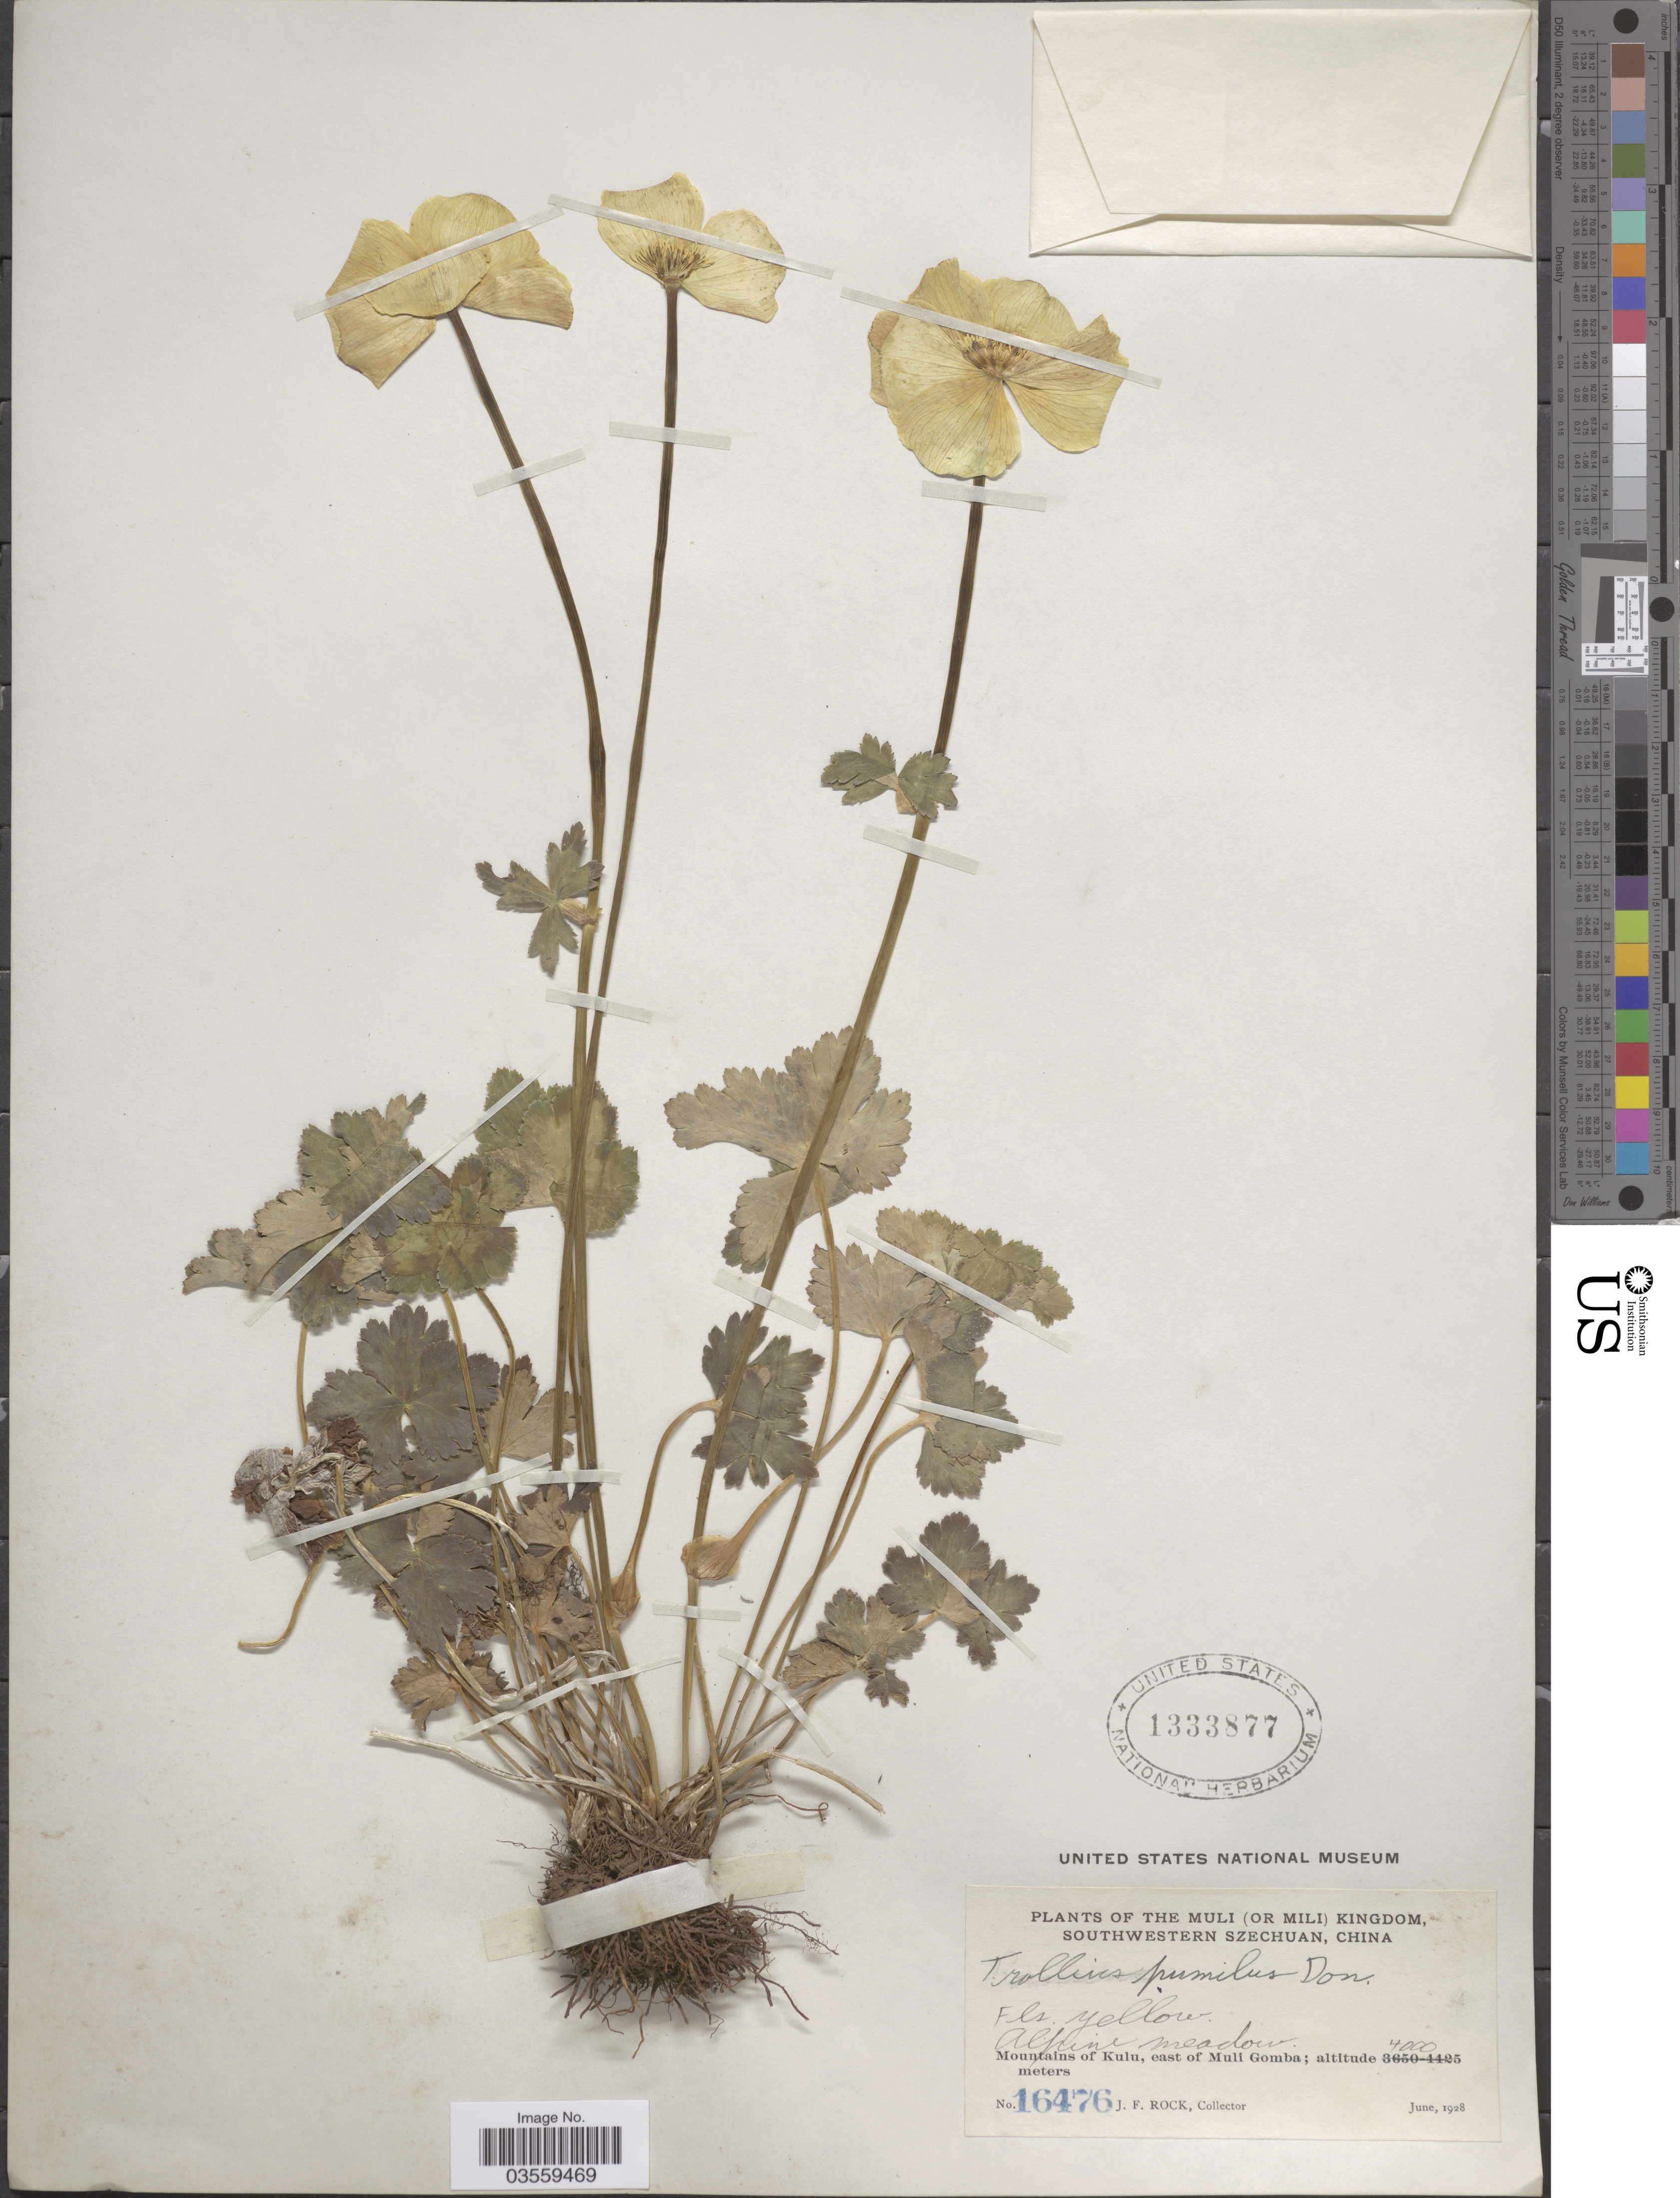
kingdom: Plantae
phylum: Tracheophyta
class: Magnoliopsida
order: Ranunculales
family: Ranunculaceae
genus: Trollius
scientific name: Trollius pumilus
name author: D. Don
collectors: J. Rock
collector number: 16476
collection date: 1928-06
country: China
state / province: Sichuan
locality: The Muli (or Mili) Kingdom, Southwestern Szechuan. Mountains of Kulu, east of Muli Gomba.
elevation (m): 4000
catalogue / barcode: US 1333877